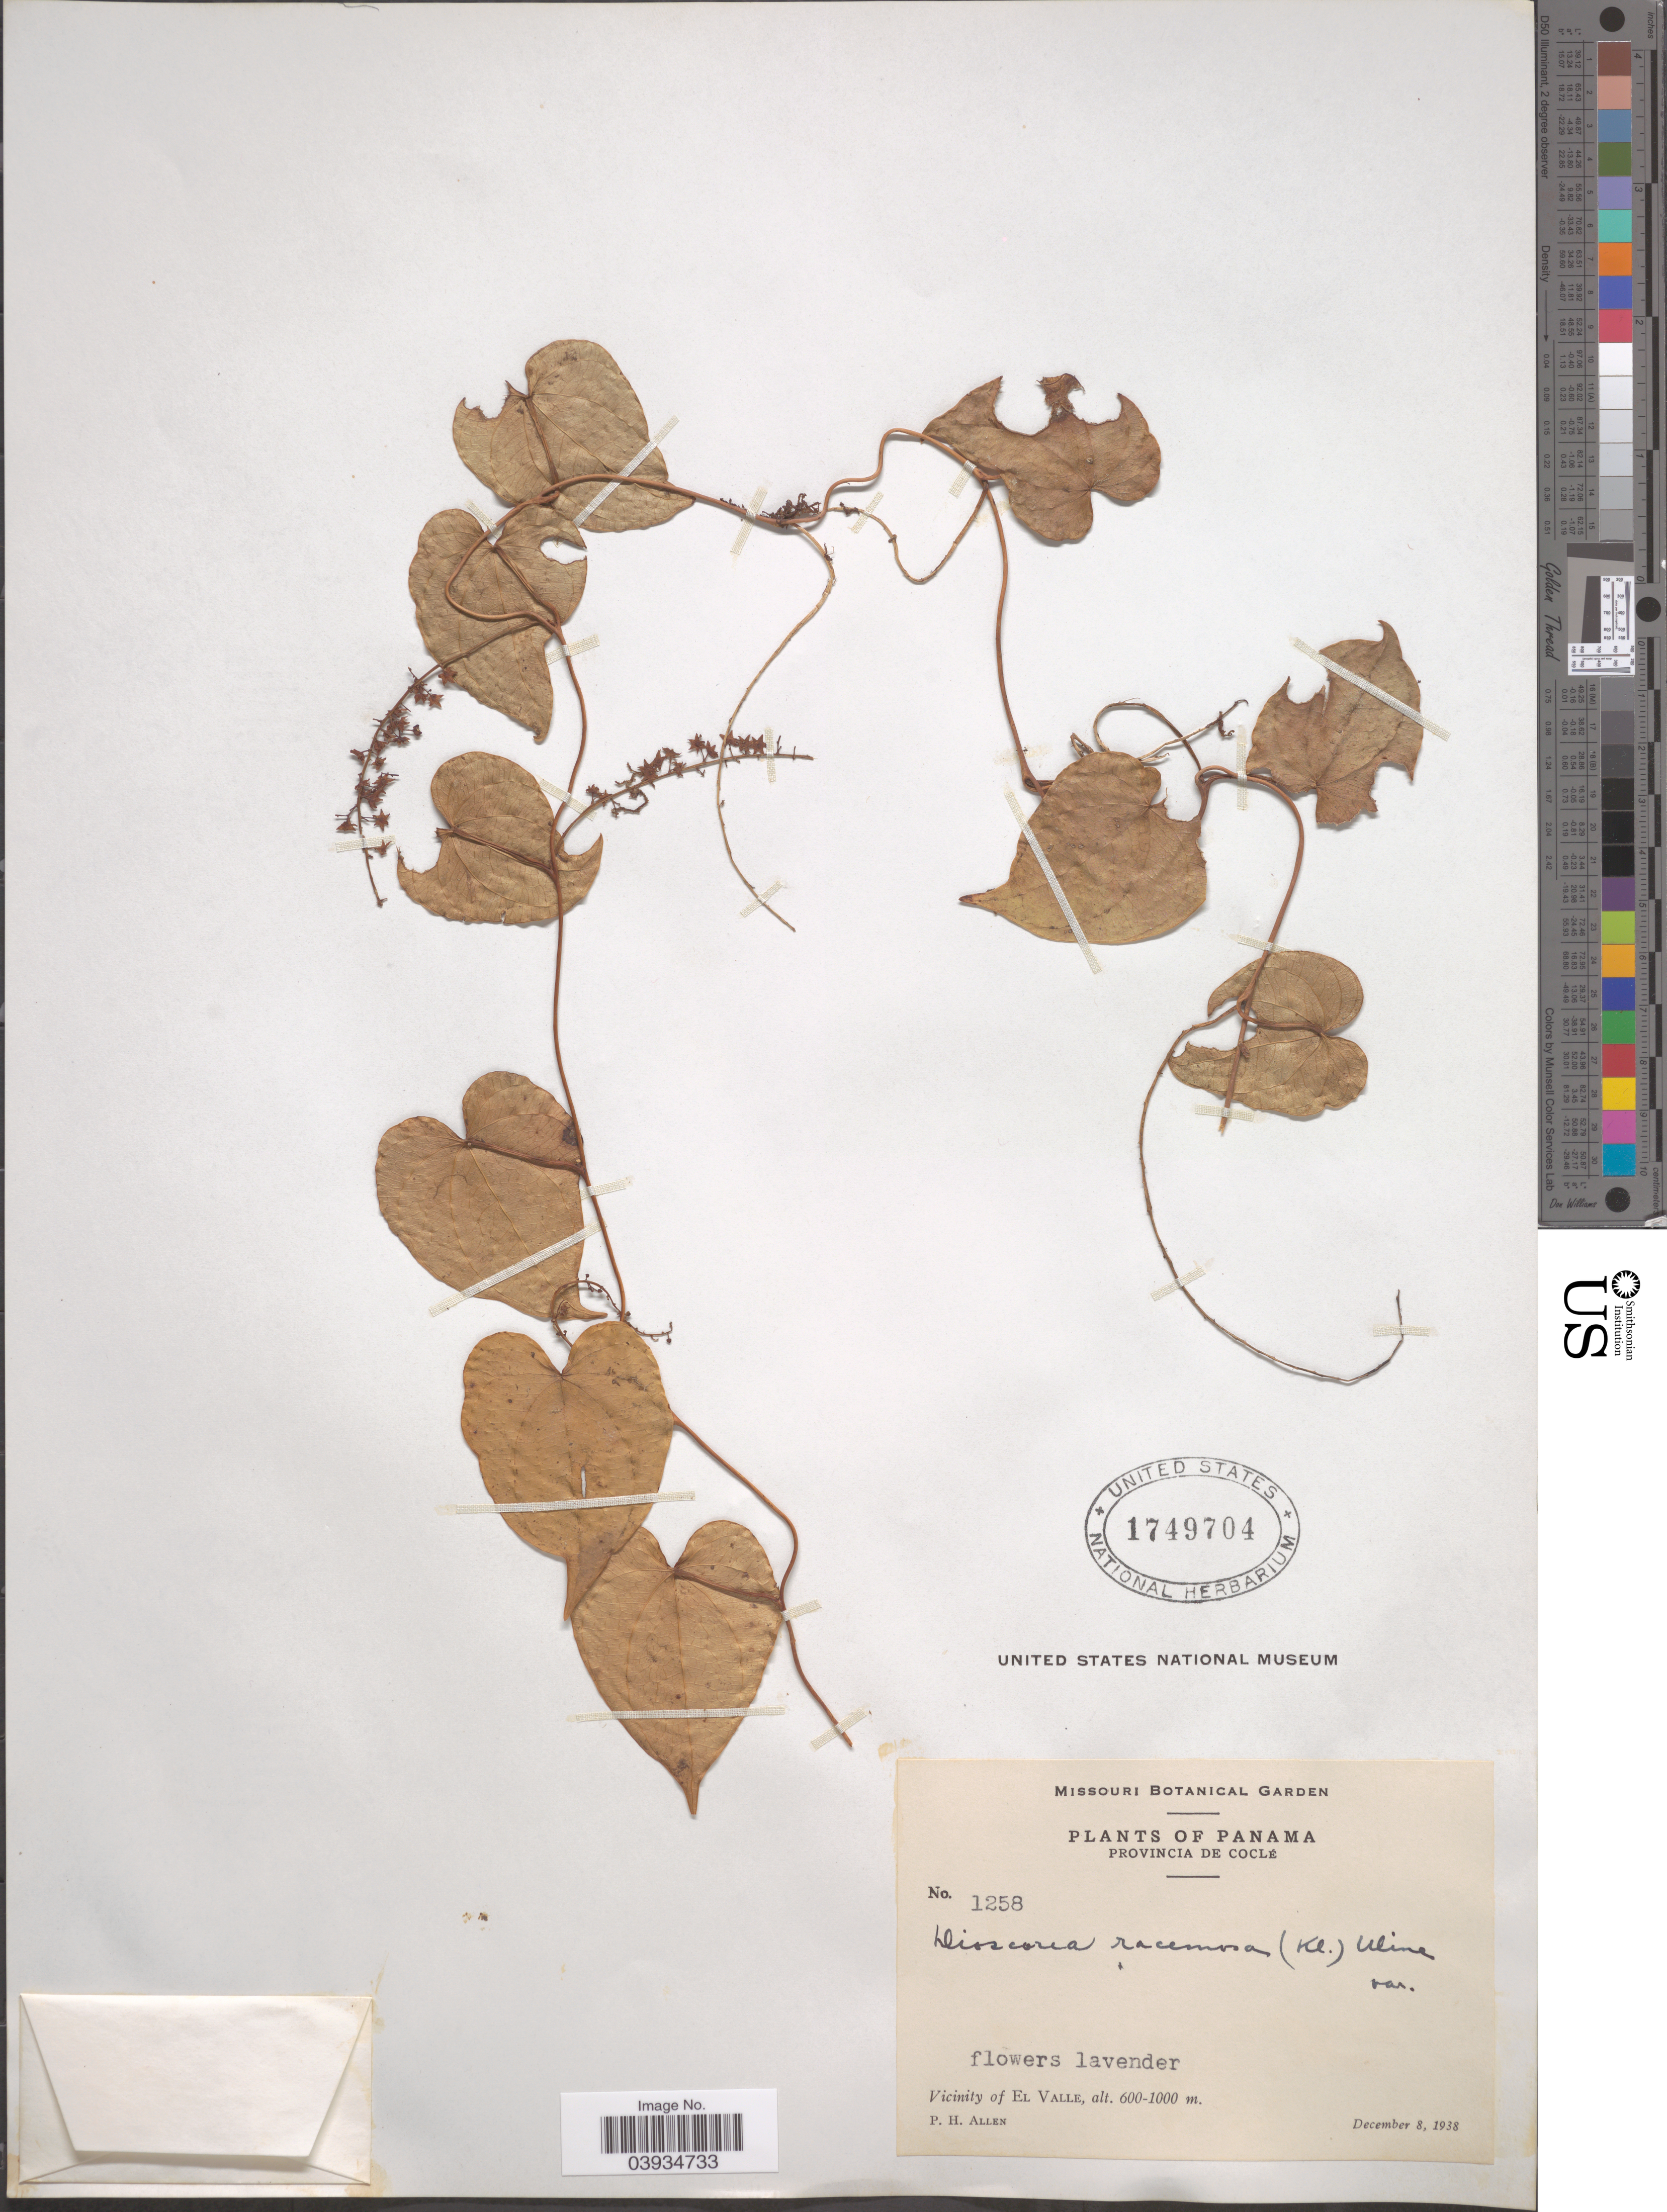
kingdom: Plantae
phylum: Tracheophyta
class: Liliopsida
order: Dioscoreales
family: Dioscoreaceae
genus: Dioscorea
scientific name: Dioscorea racemosa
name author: Rusby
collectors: P. H. Allen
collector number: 1258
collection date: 1938-12-08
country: Panama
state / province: Cocle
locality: Vicinity of El Valle.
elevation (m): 600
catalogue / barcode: US 1749704